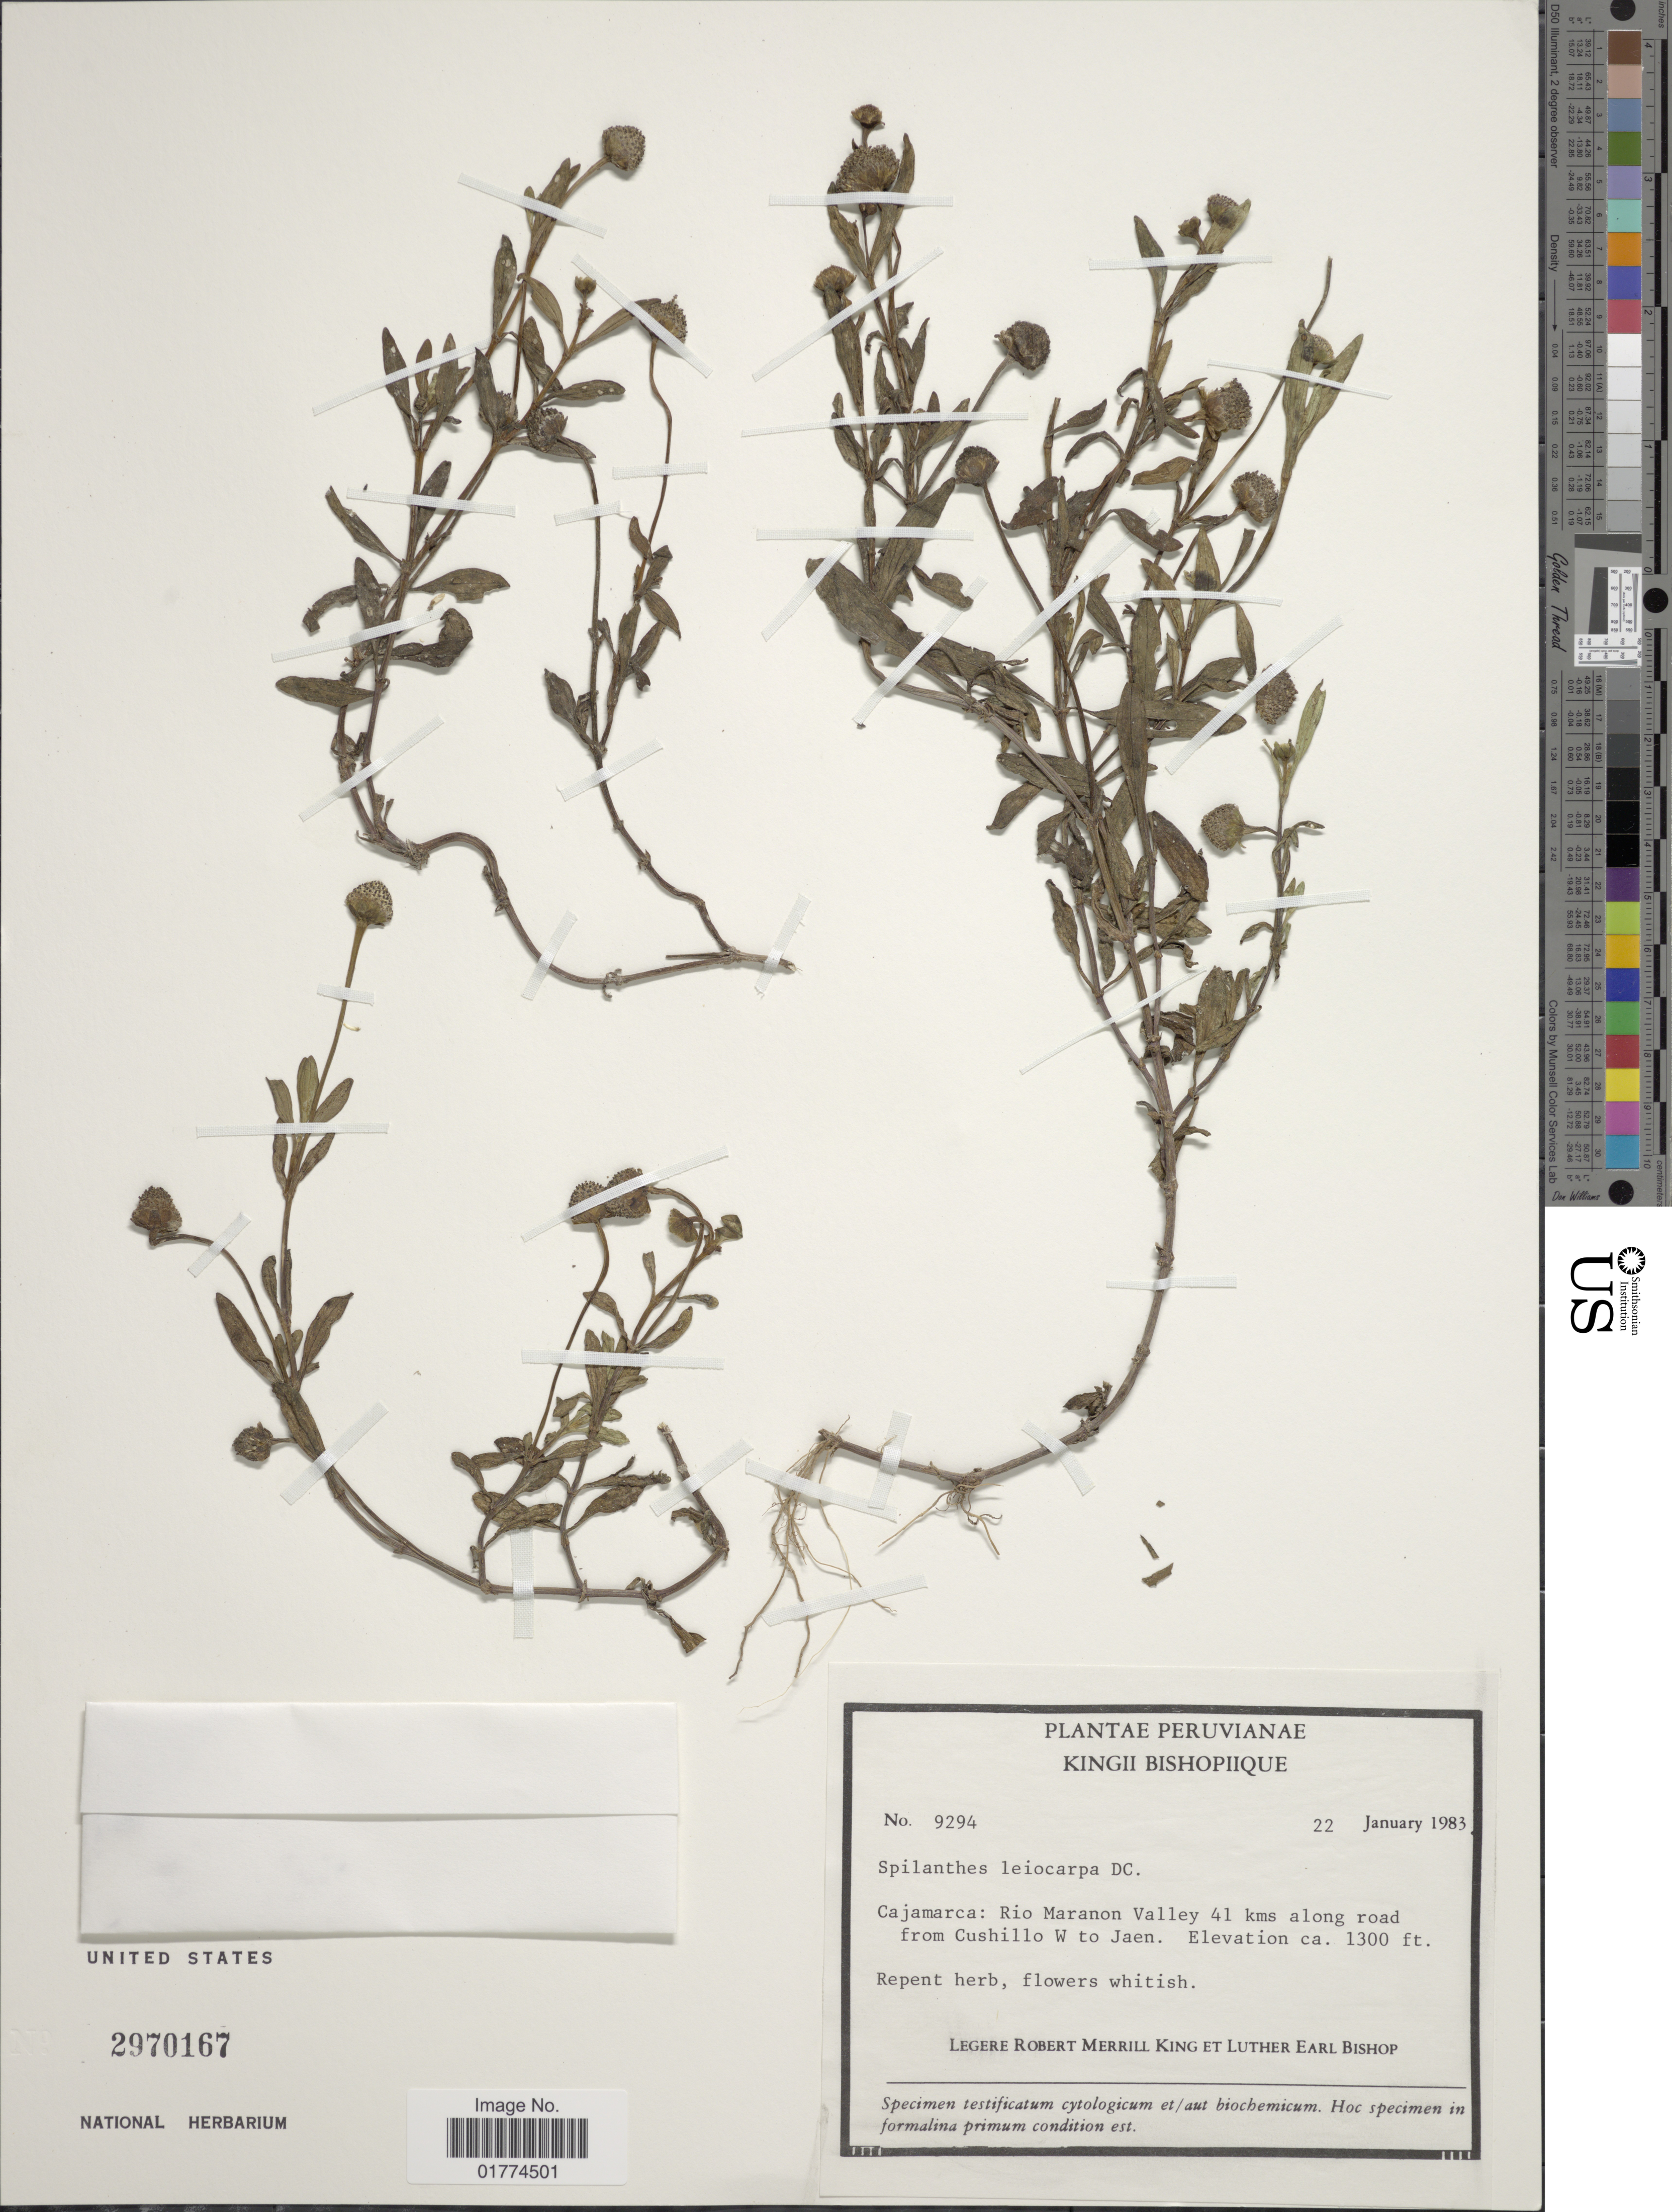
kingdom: Plantae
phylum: Tracheophyta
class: Magnoliopsida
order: Asterales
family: Asteraceae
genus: Spilanthes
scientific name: Spilanthes leiocarpa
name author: DC.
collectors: R. M. King & L. E. Bishop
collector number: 9294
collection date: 1983-01-22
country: Peru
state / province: Cajamarca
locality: Rio Maranon Valley 41 kms along road from Cushillo W to Jaen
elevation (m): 396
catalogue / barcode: US 2970167